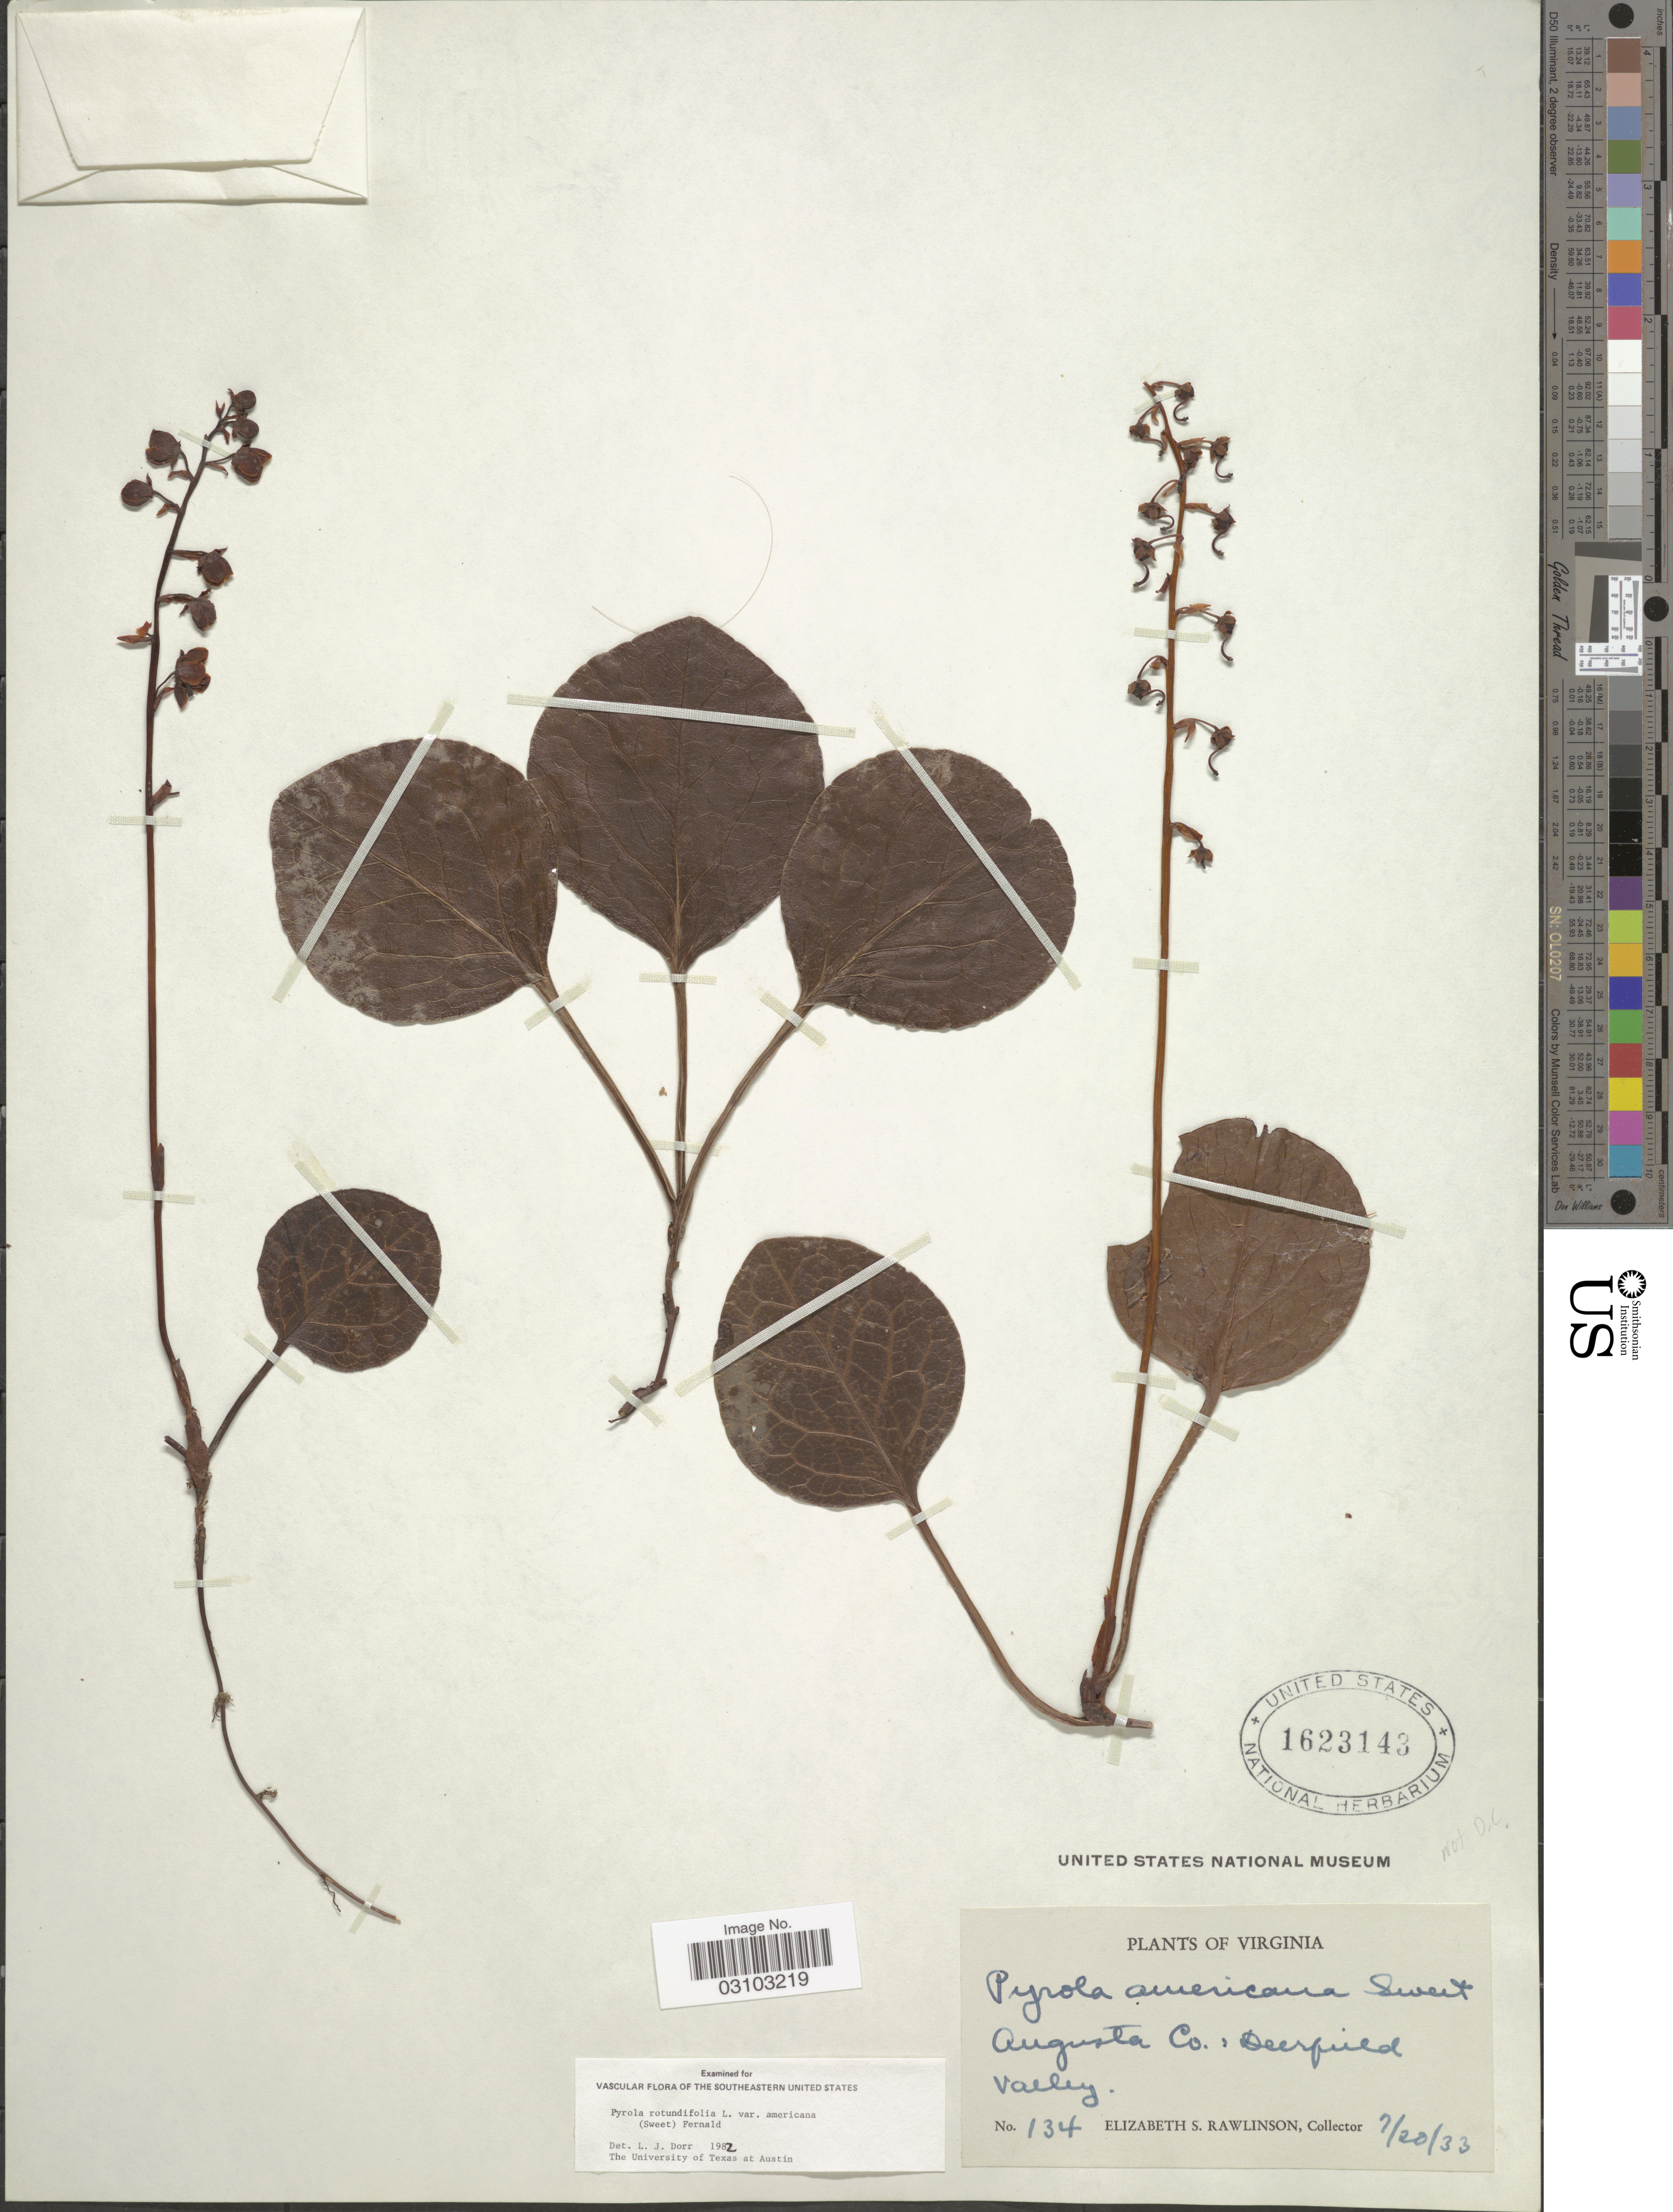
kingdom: Plantae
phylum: Tracheophyta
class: Magnoliopsida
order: Ericales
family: Ericaceae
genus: Pyrola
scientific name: Pyrola americana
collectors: E. S. Rawlinson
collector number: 134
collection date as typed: Transcribed d/m/y: 20/7/33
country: United States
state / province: Virginia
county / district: Augusta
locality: Augusta Co.: Deerfield Valley.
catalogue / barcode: US 1623143